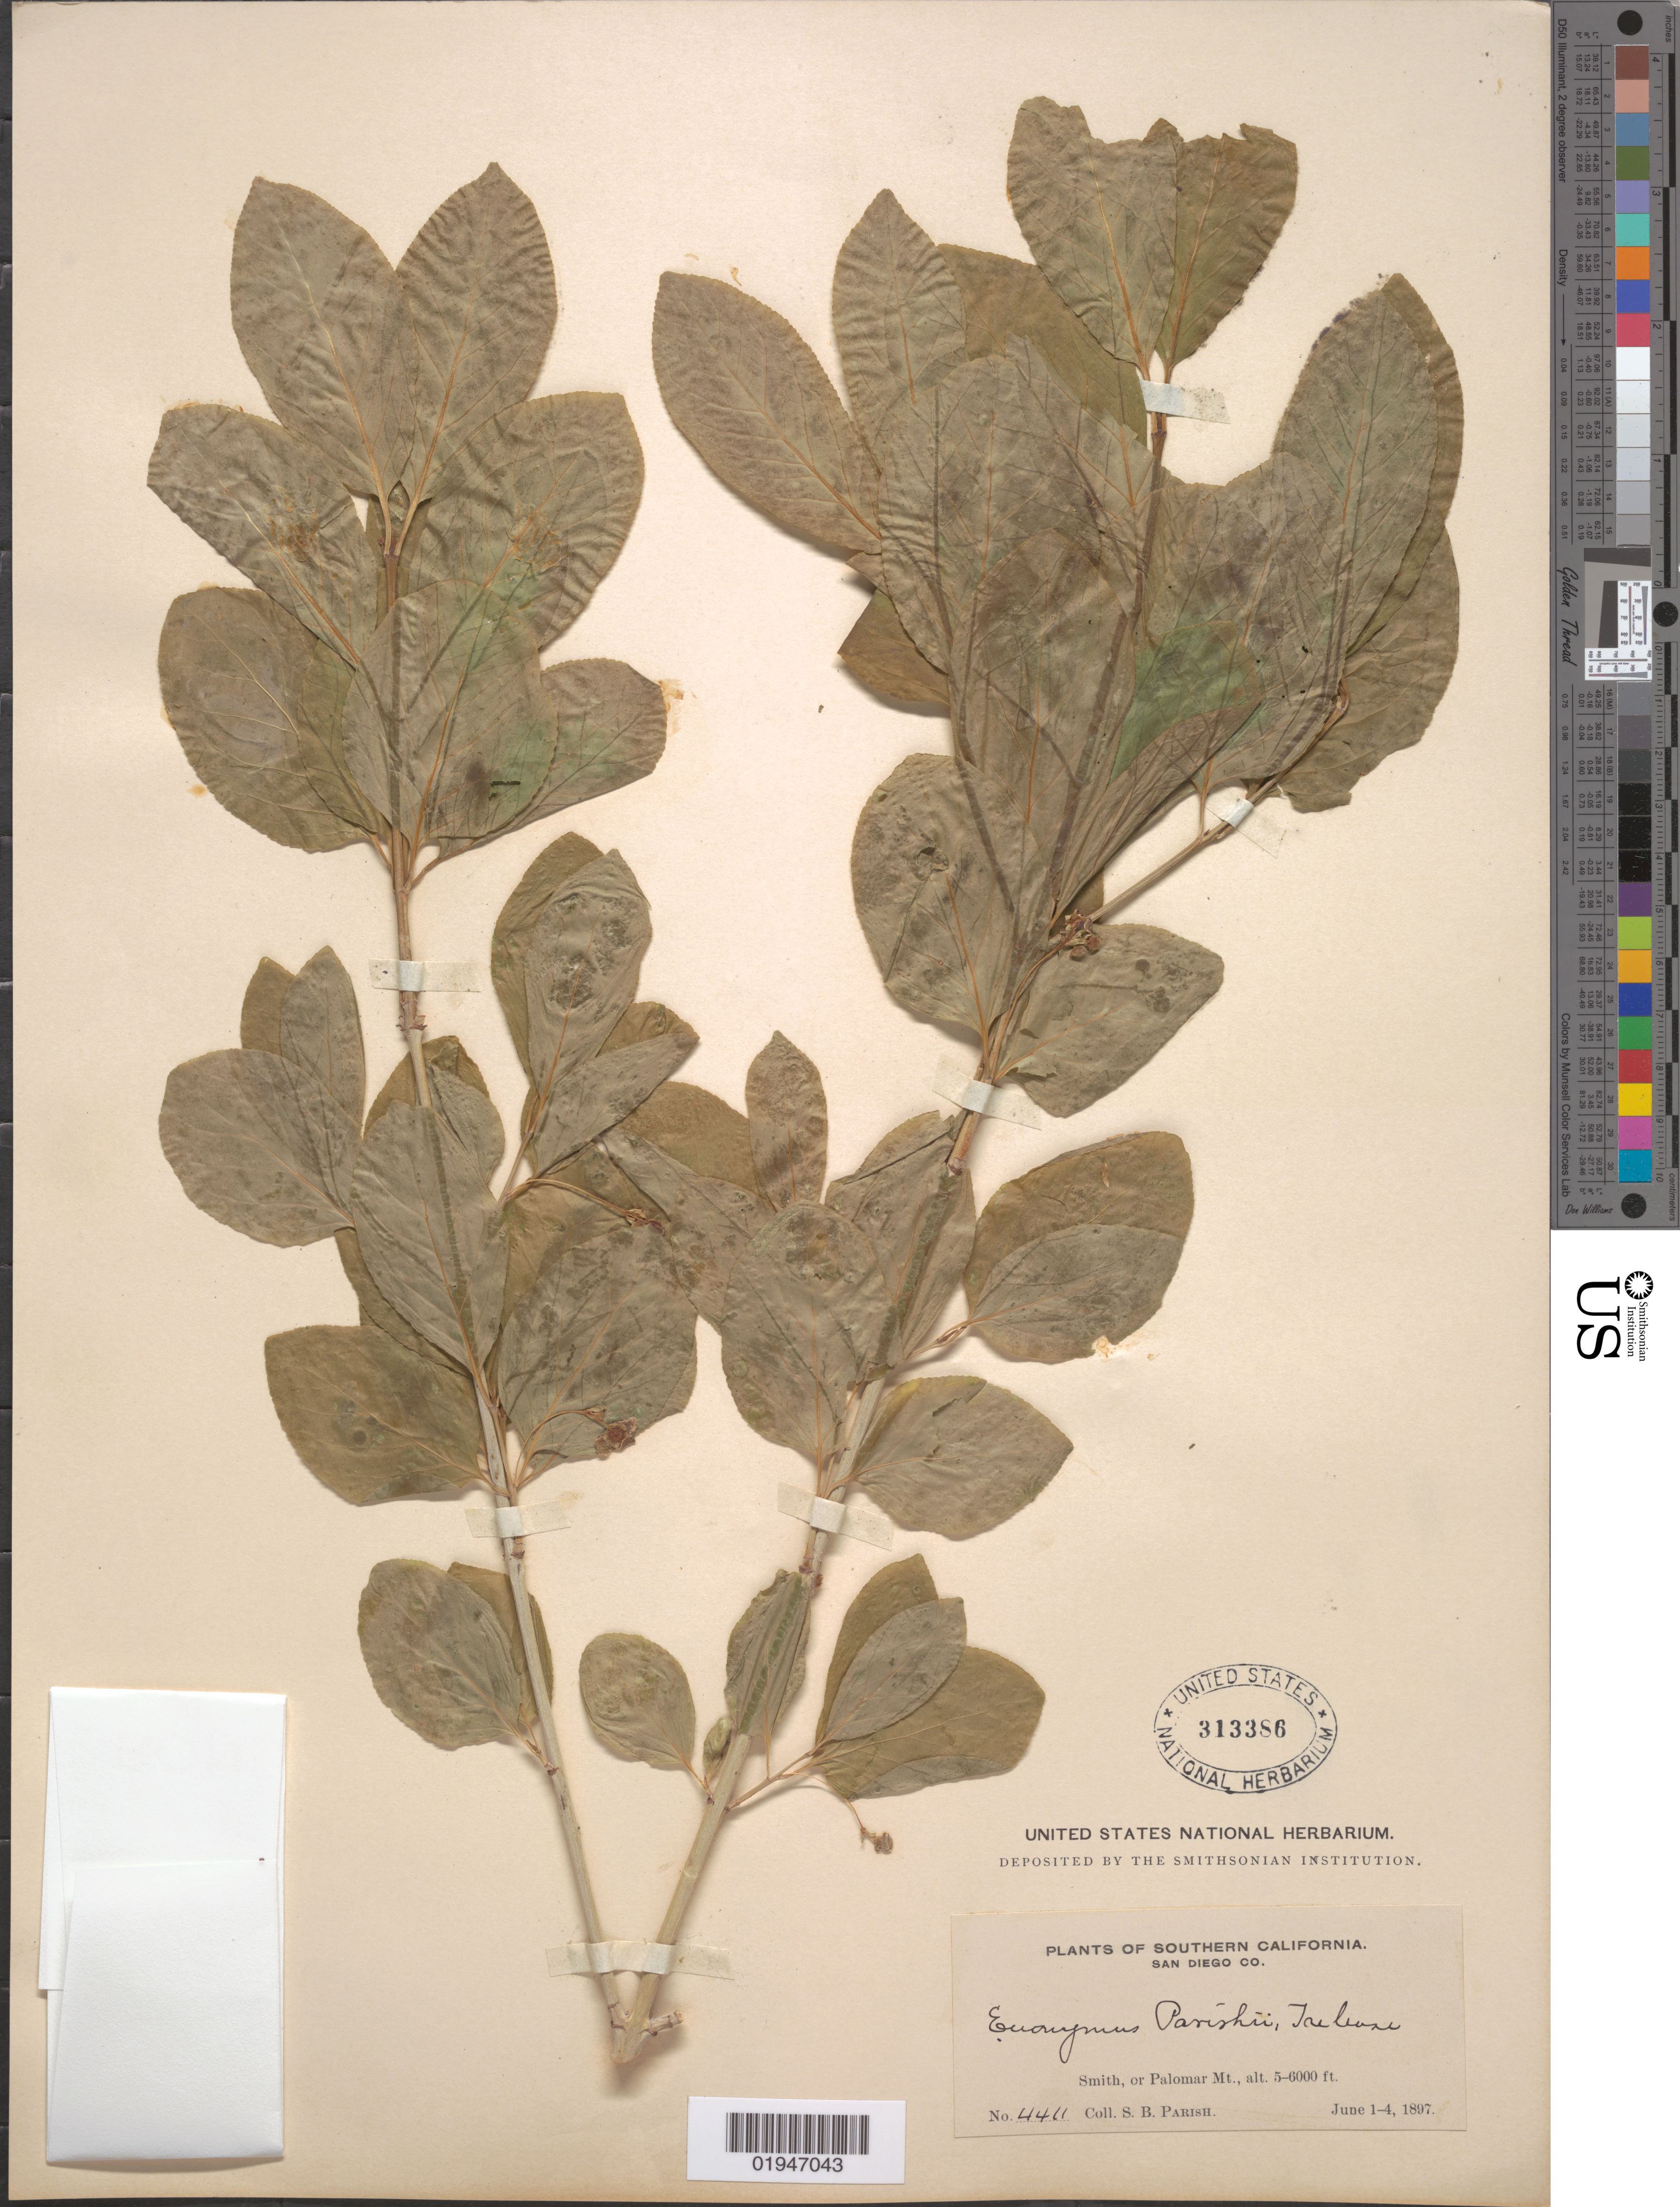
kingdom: Plantae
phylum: Tracheophyta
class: Magnoliopsida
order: Celastrales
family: Celastraceae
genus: Euonymus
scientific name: Euonymus parishii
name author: Trel.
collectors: S. B. Parish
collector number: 4411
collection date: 1897-06-01/1897-06-04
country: United States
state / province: California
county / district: San Diego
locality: Smith or Palomar Mt.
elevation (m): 1524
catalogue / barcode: US 313386